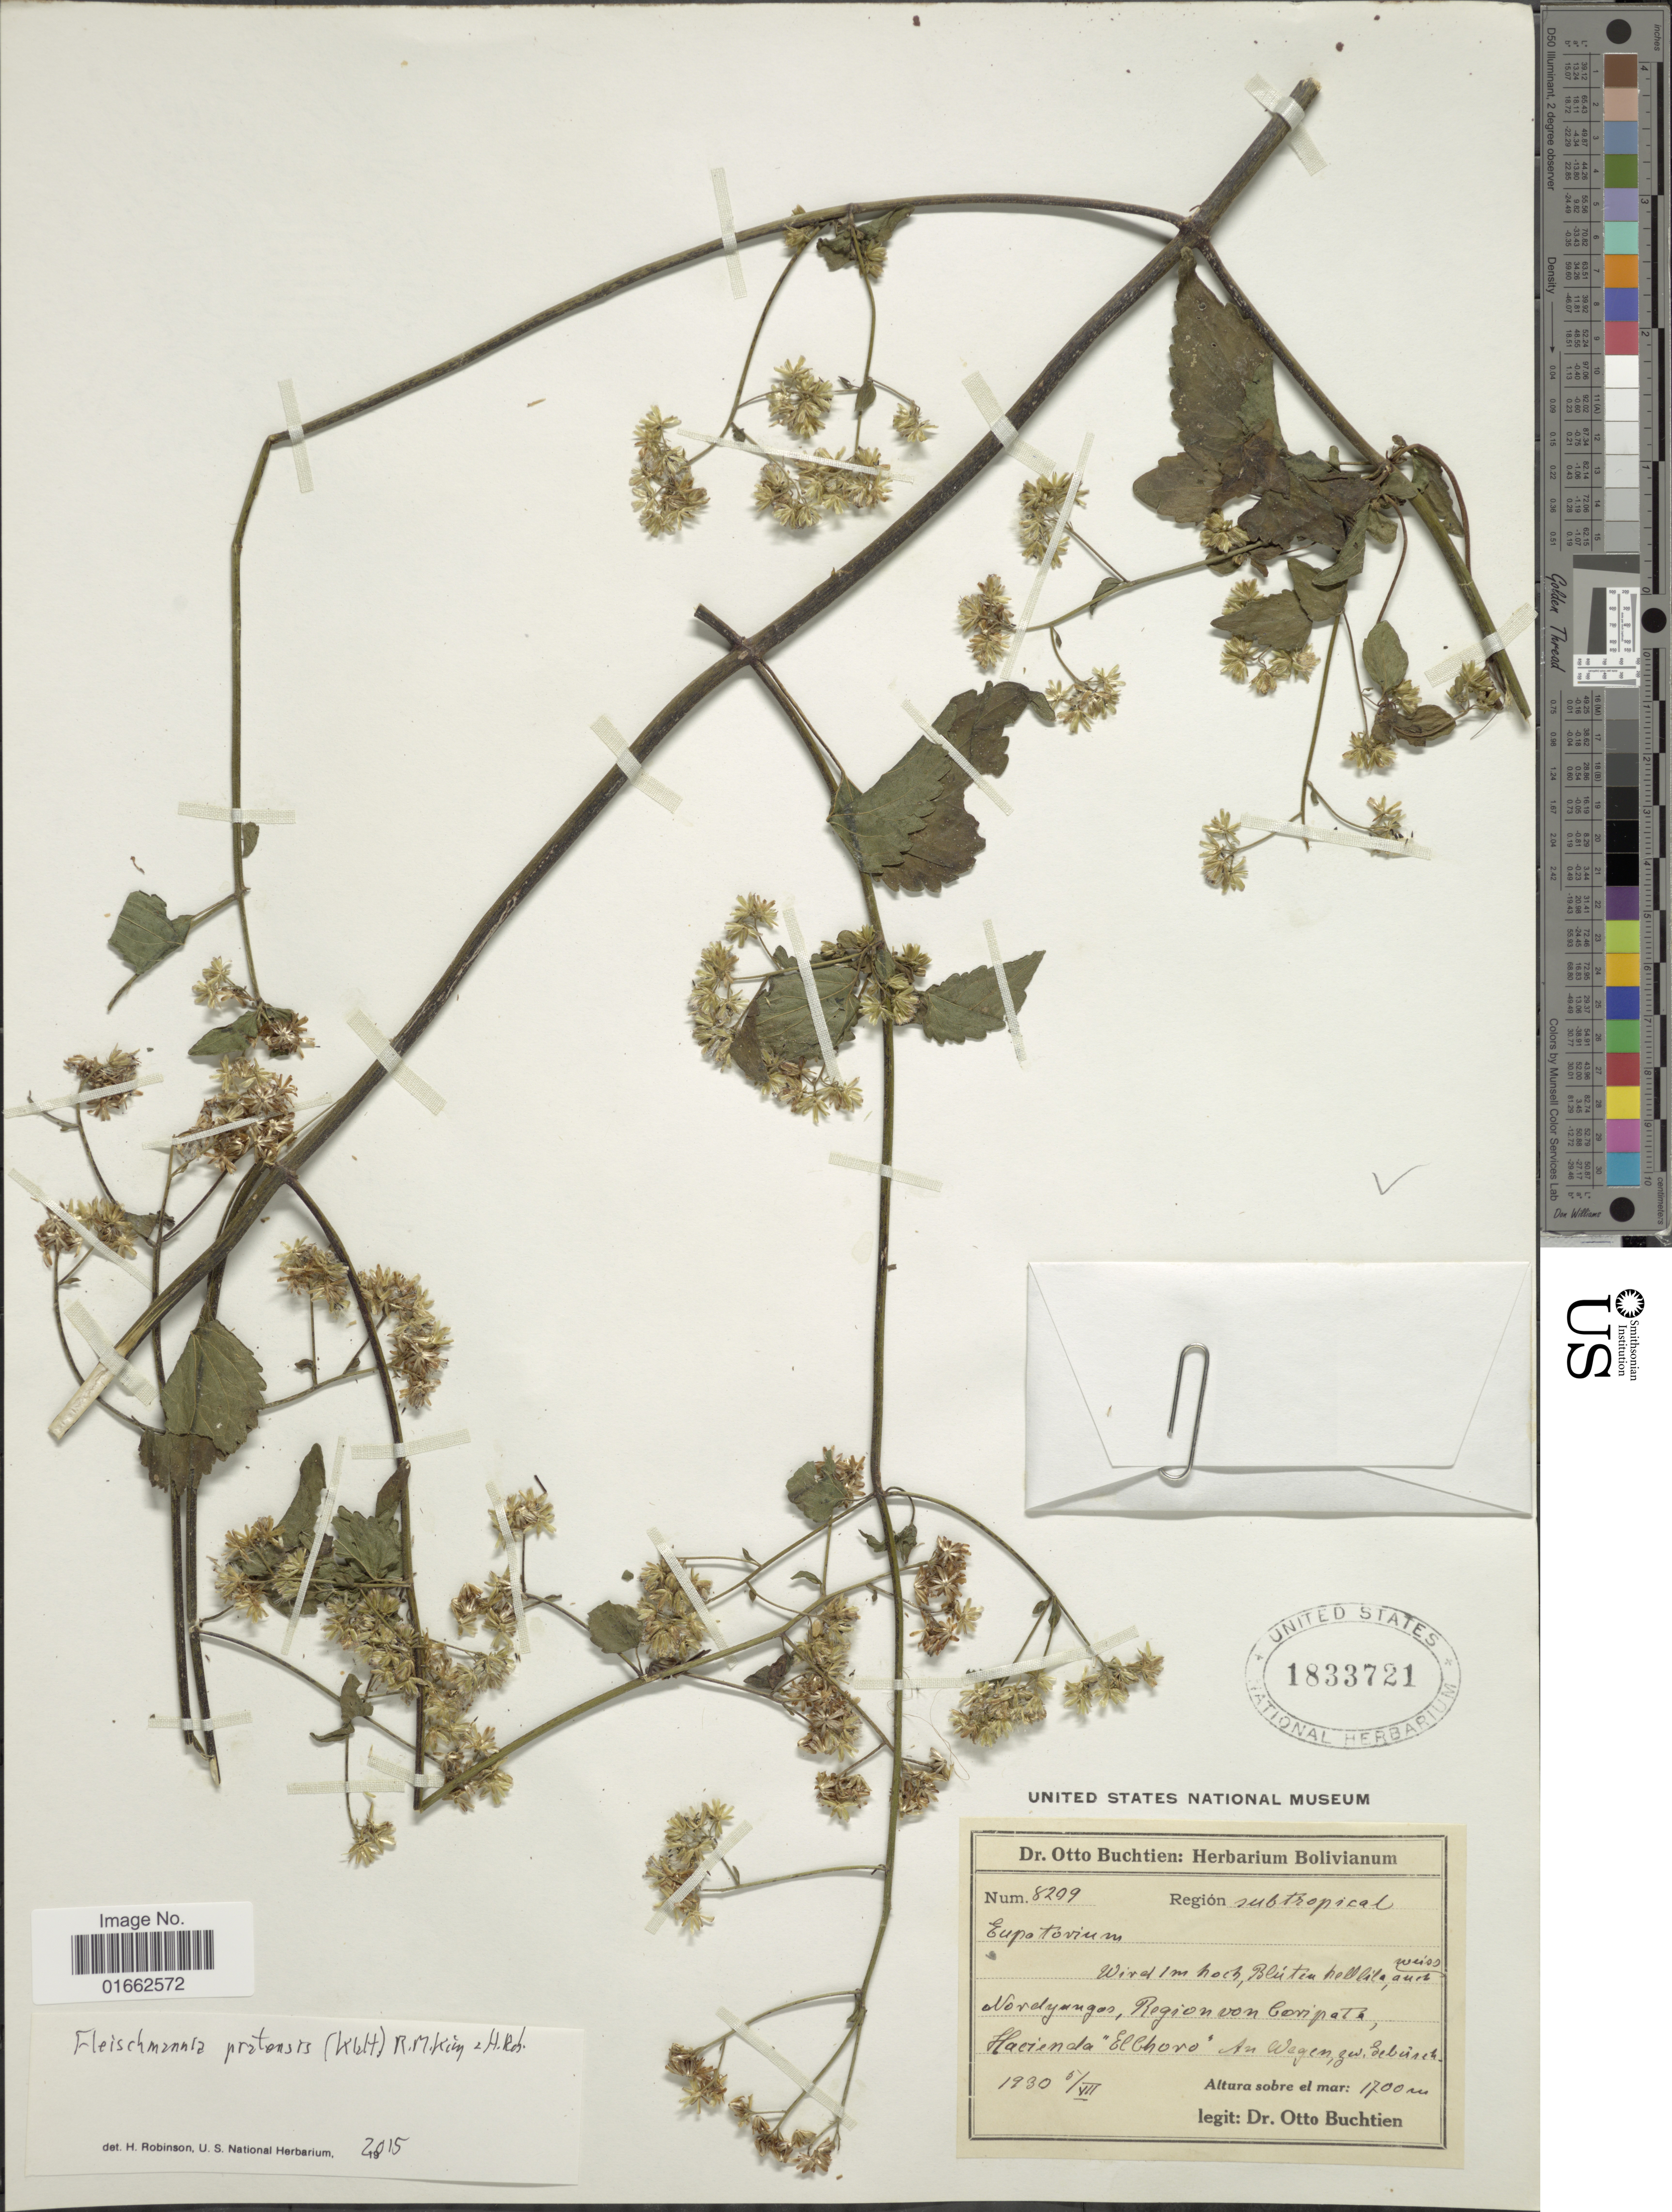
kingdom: Plantae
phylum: Tracheophyta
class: Magnoliopsida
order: Asterales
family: Asteraceae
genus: Fleischmannia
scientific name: Fleischmannia pratensis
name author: (Klatt) R.M. King & H. Rob.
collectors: O. Buchtien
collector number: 8209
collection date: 1930-07-05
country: Bolivia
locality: Región subtropical, Nordyungas, Region von Coripata, Hacienda "El Choro" An Wegen, zw. Gebüsch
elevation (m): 1700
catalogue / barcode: US 1833721